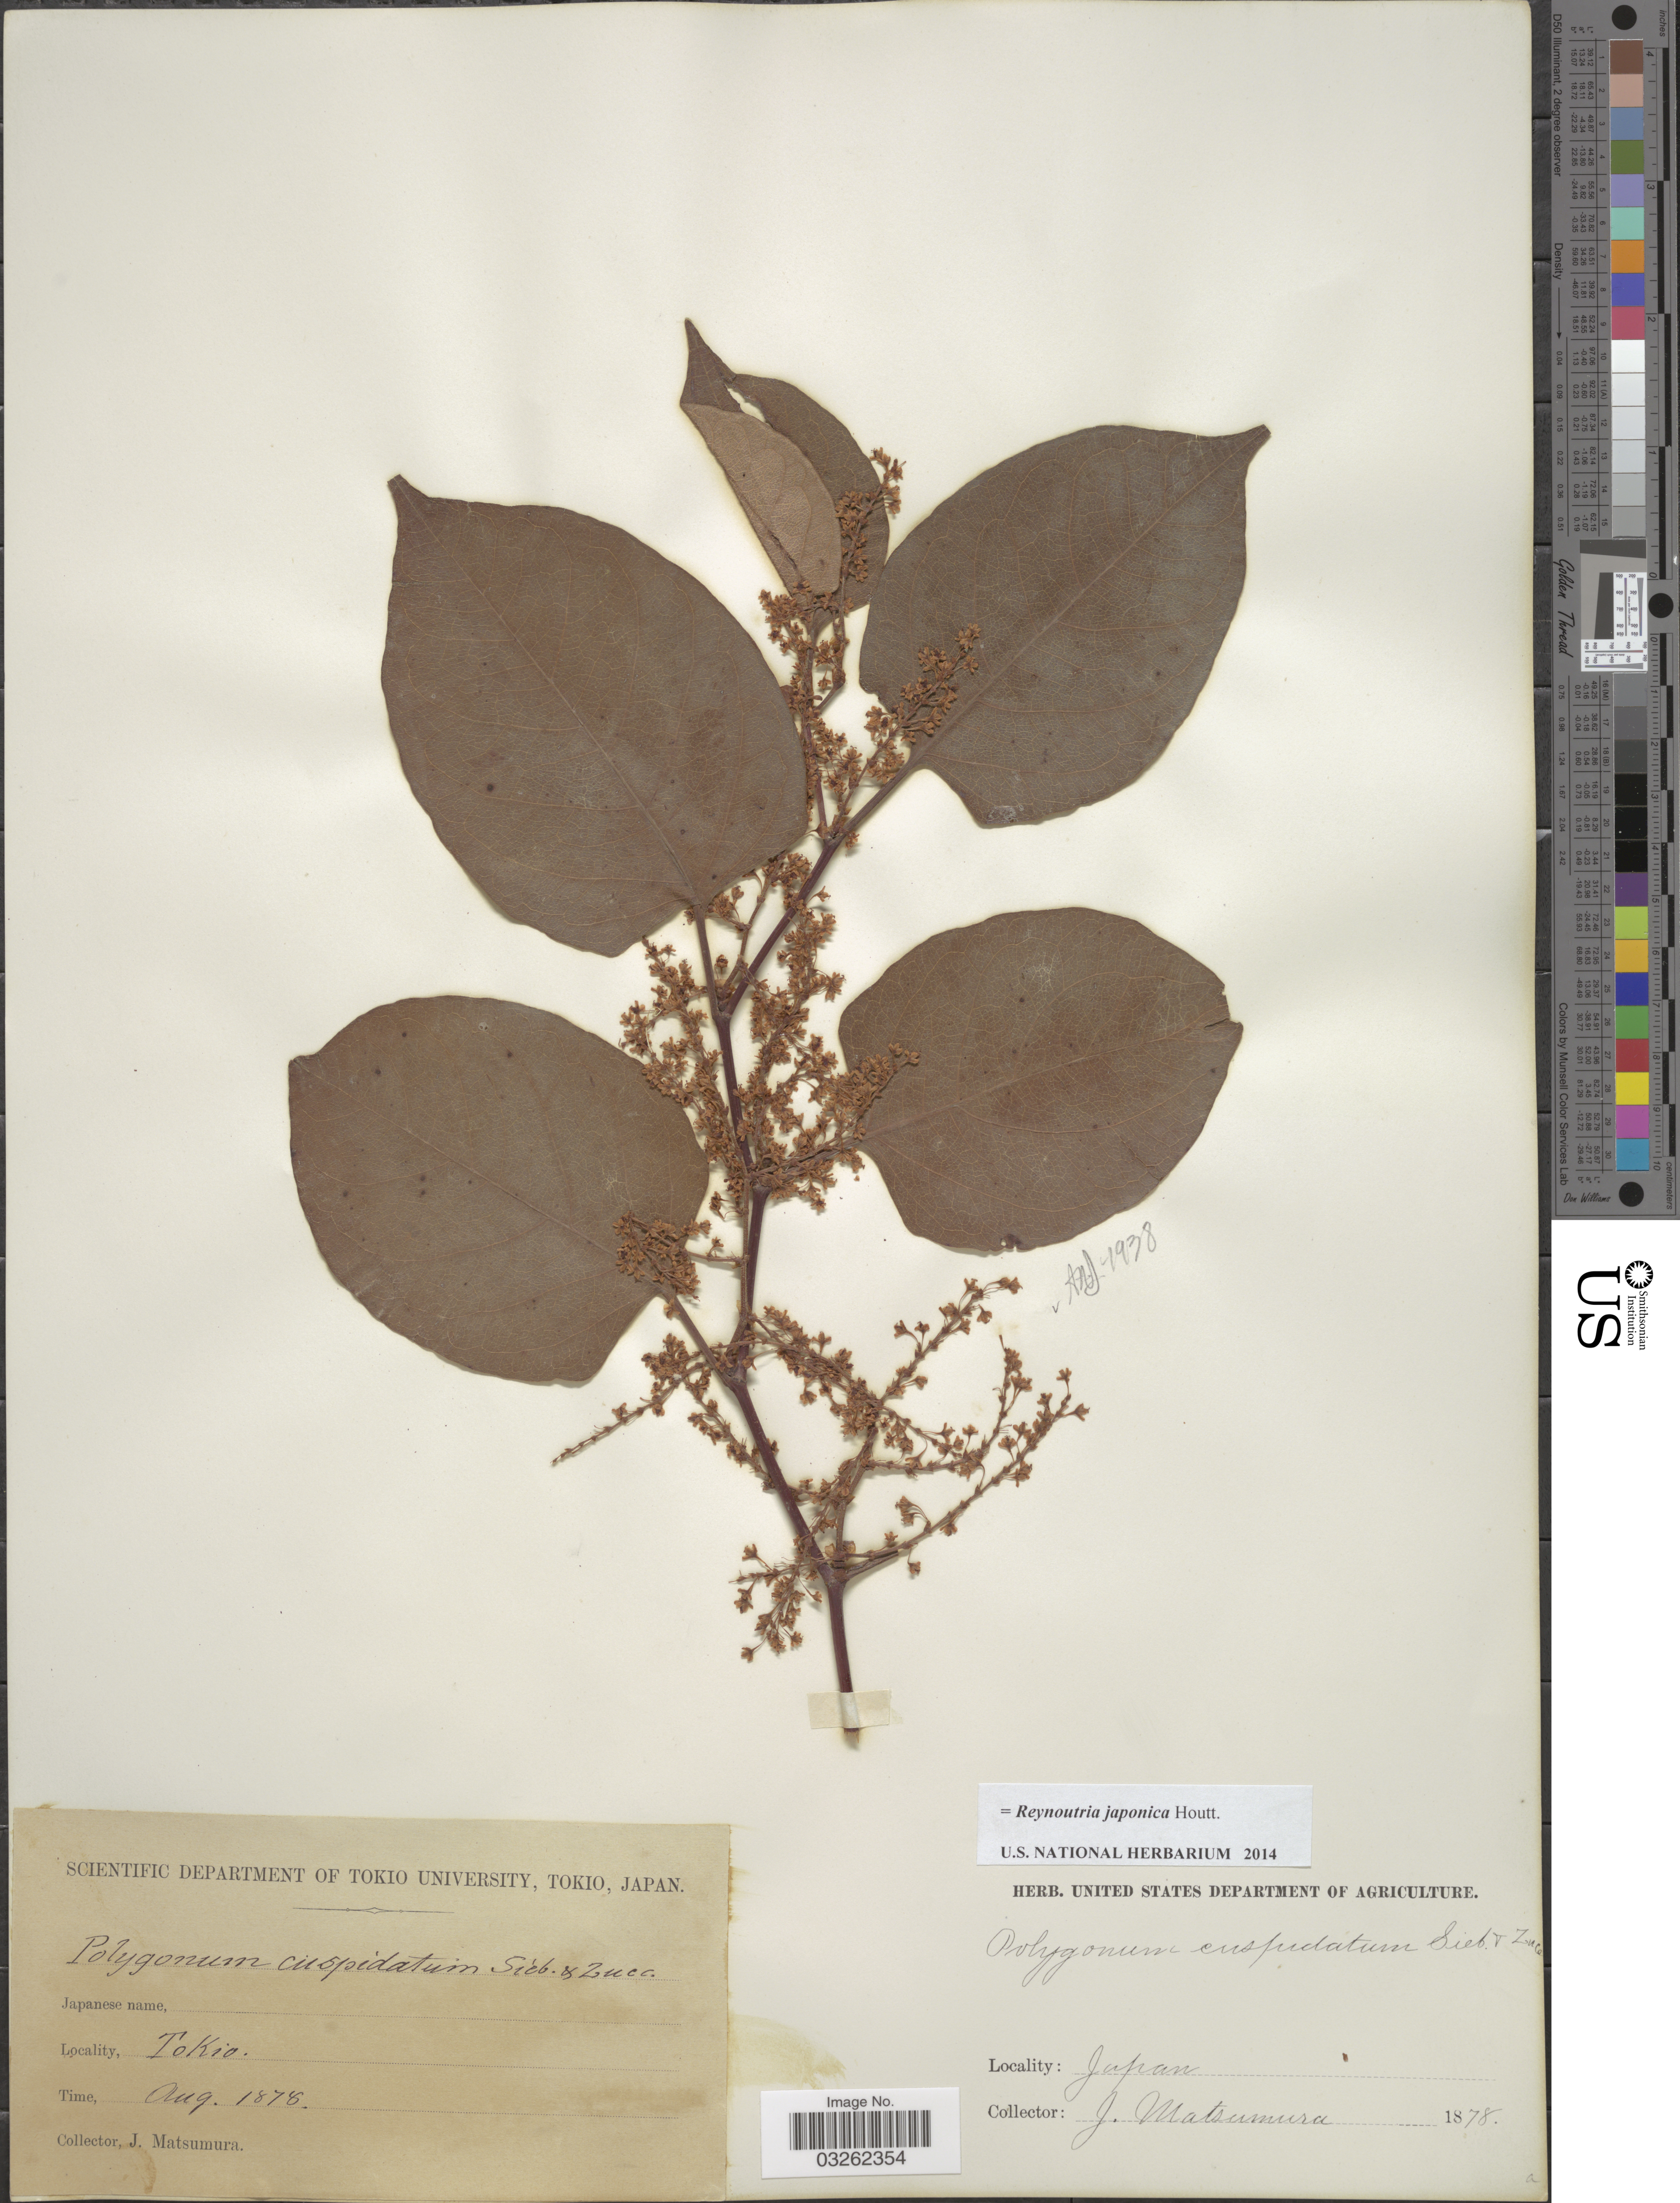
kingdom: Plantae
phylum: Tracheophyta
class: Magnoliopsida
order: Caryophyllales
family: Polygonaceae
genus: Reynoutria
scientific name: Reynoutria japonica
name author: Houtt.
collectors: J. Matsumura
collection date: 1878-08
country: Japan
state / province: Tokyo, Federal City of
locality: Tokio.